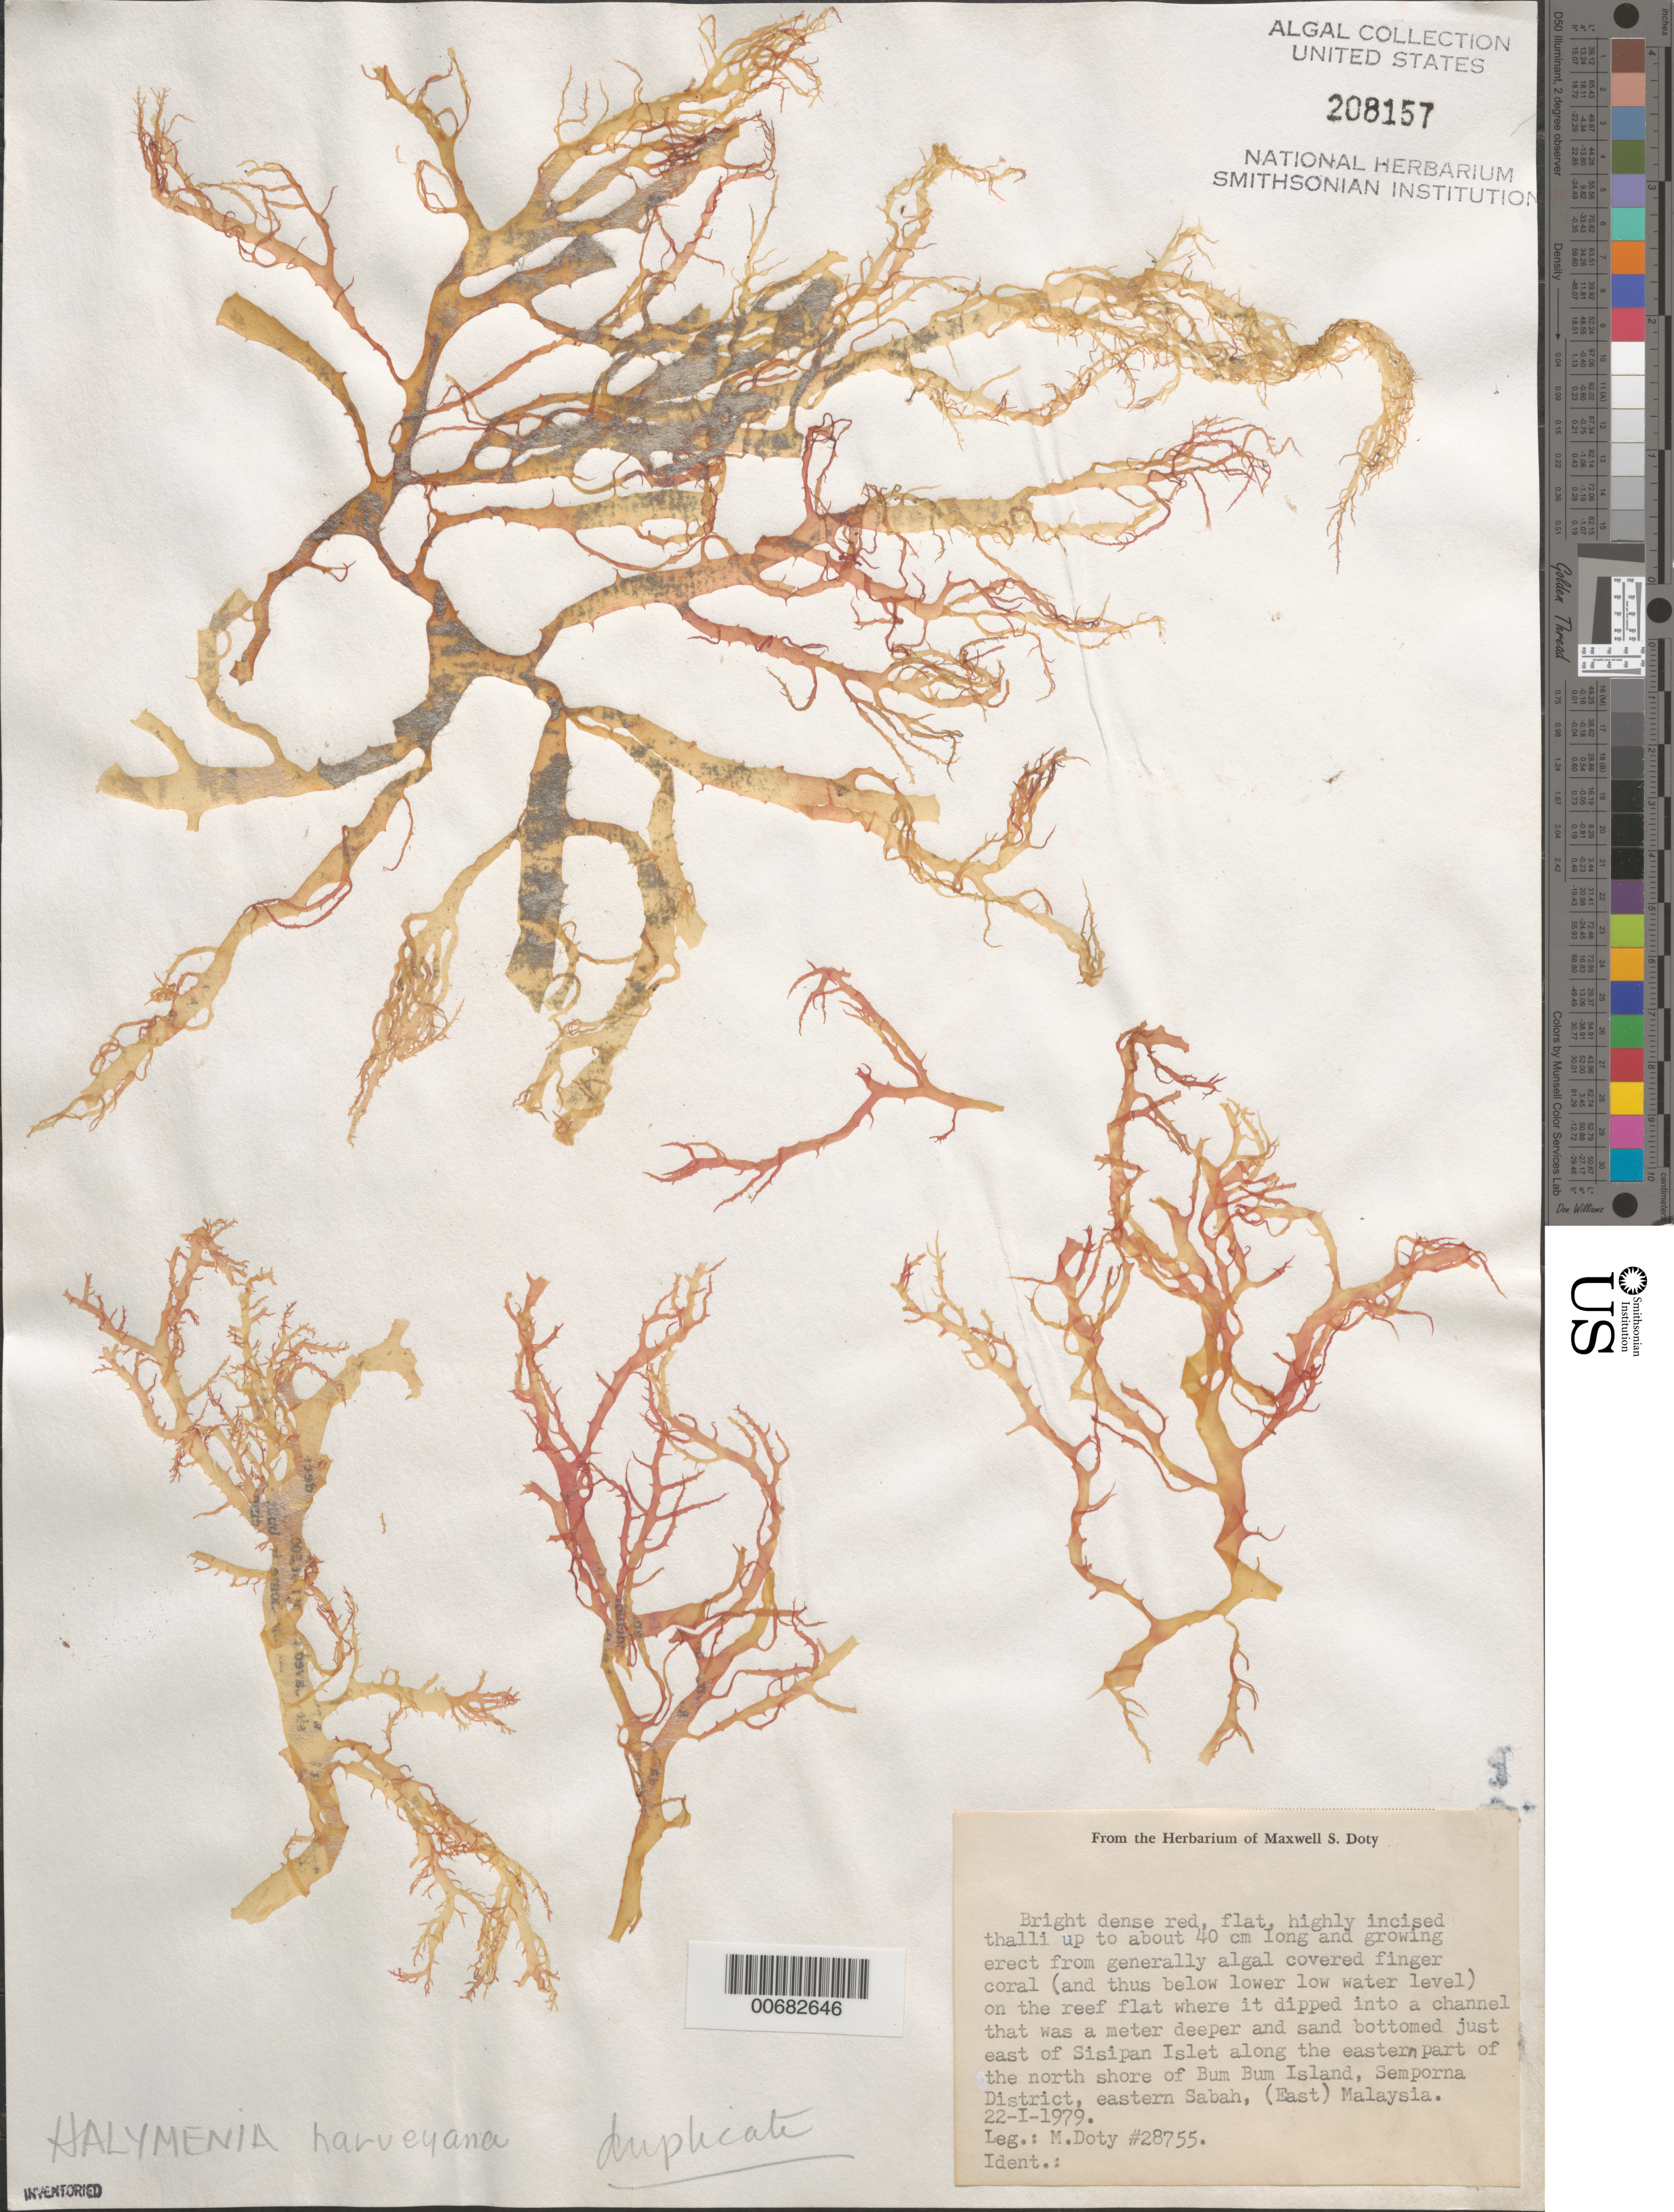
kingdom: Plantae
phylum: Rhodophyta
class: Florideophyceae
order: Halymeniales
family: Halymeniaceae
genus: Halymenia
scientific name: Halymenia harveyana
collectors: M. S. Doty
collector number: MSD 28755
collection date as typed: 22 Jan 1979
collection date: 1979-01-22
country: Malaysia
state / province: Sabah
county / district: Semporna District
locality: Just east of Sisipan Islet, along northeastern Pulau Bum Bum (Bum Bum Island)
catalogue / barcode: US 208157